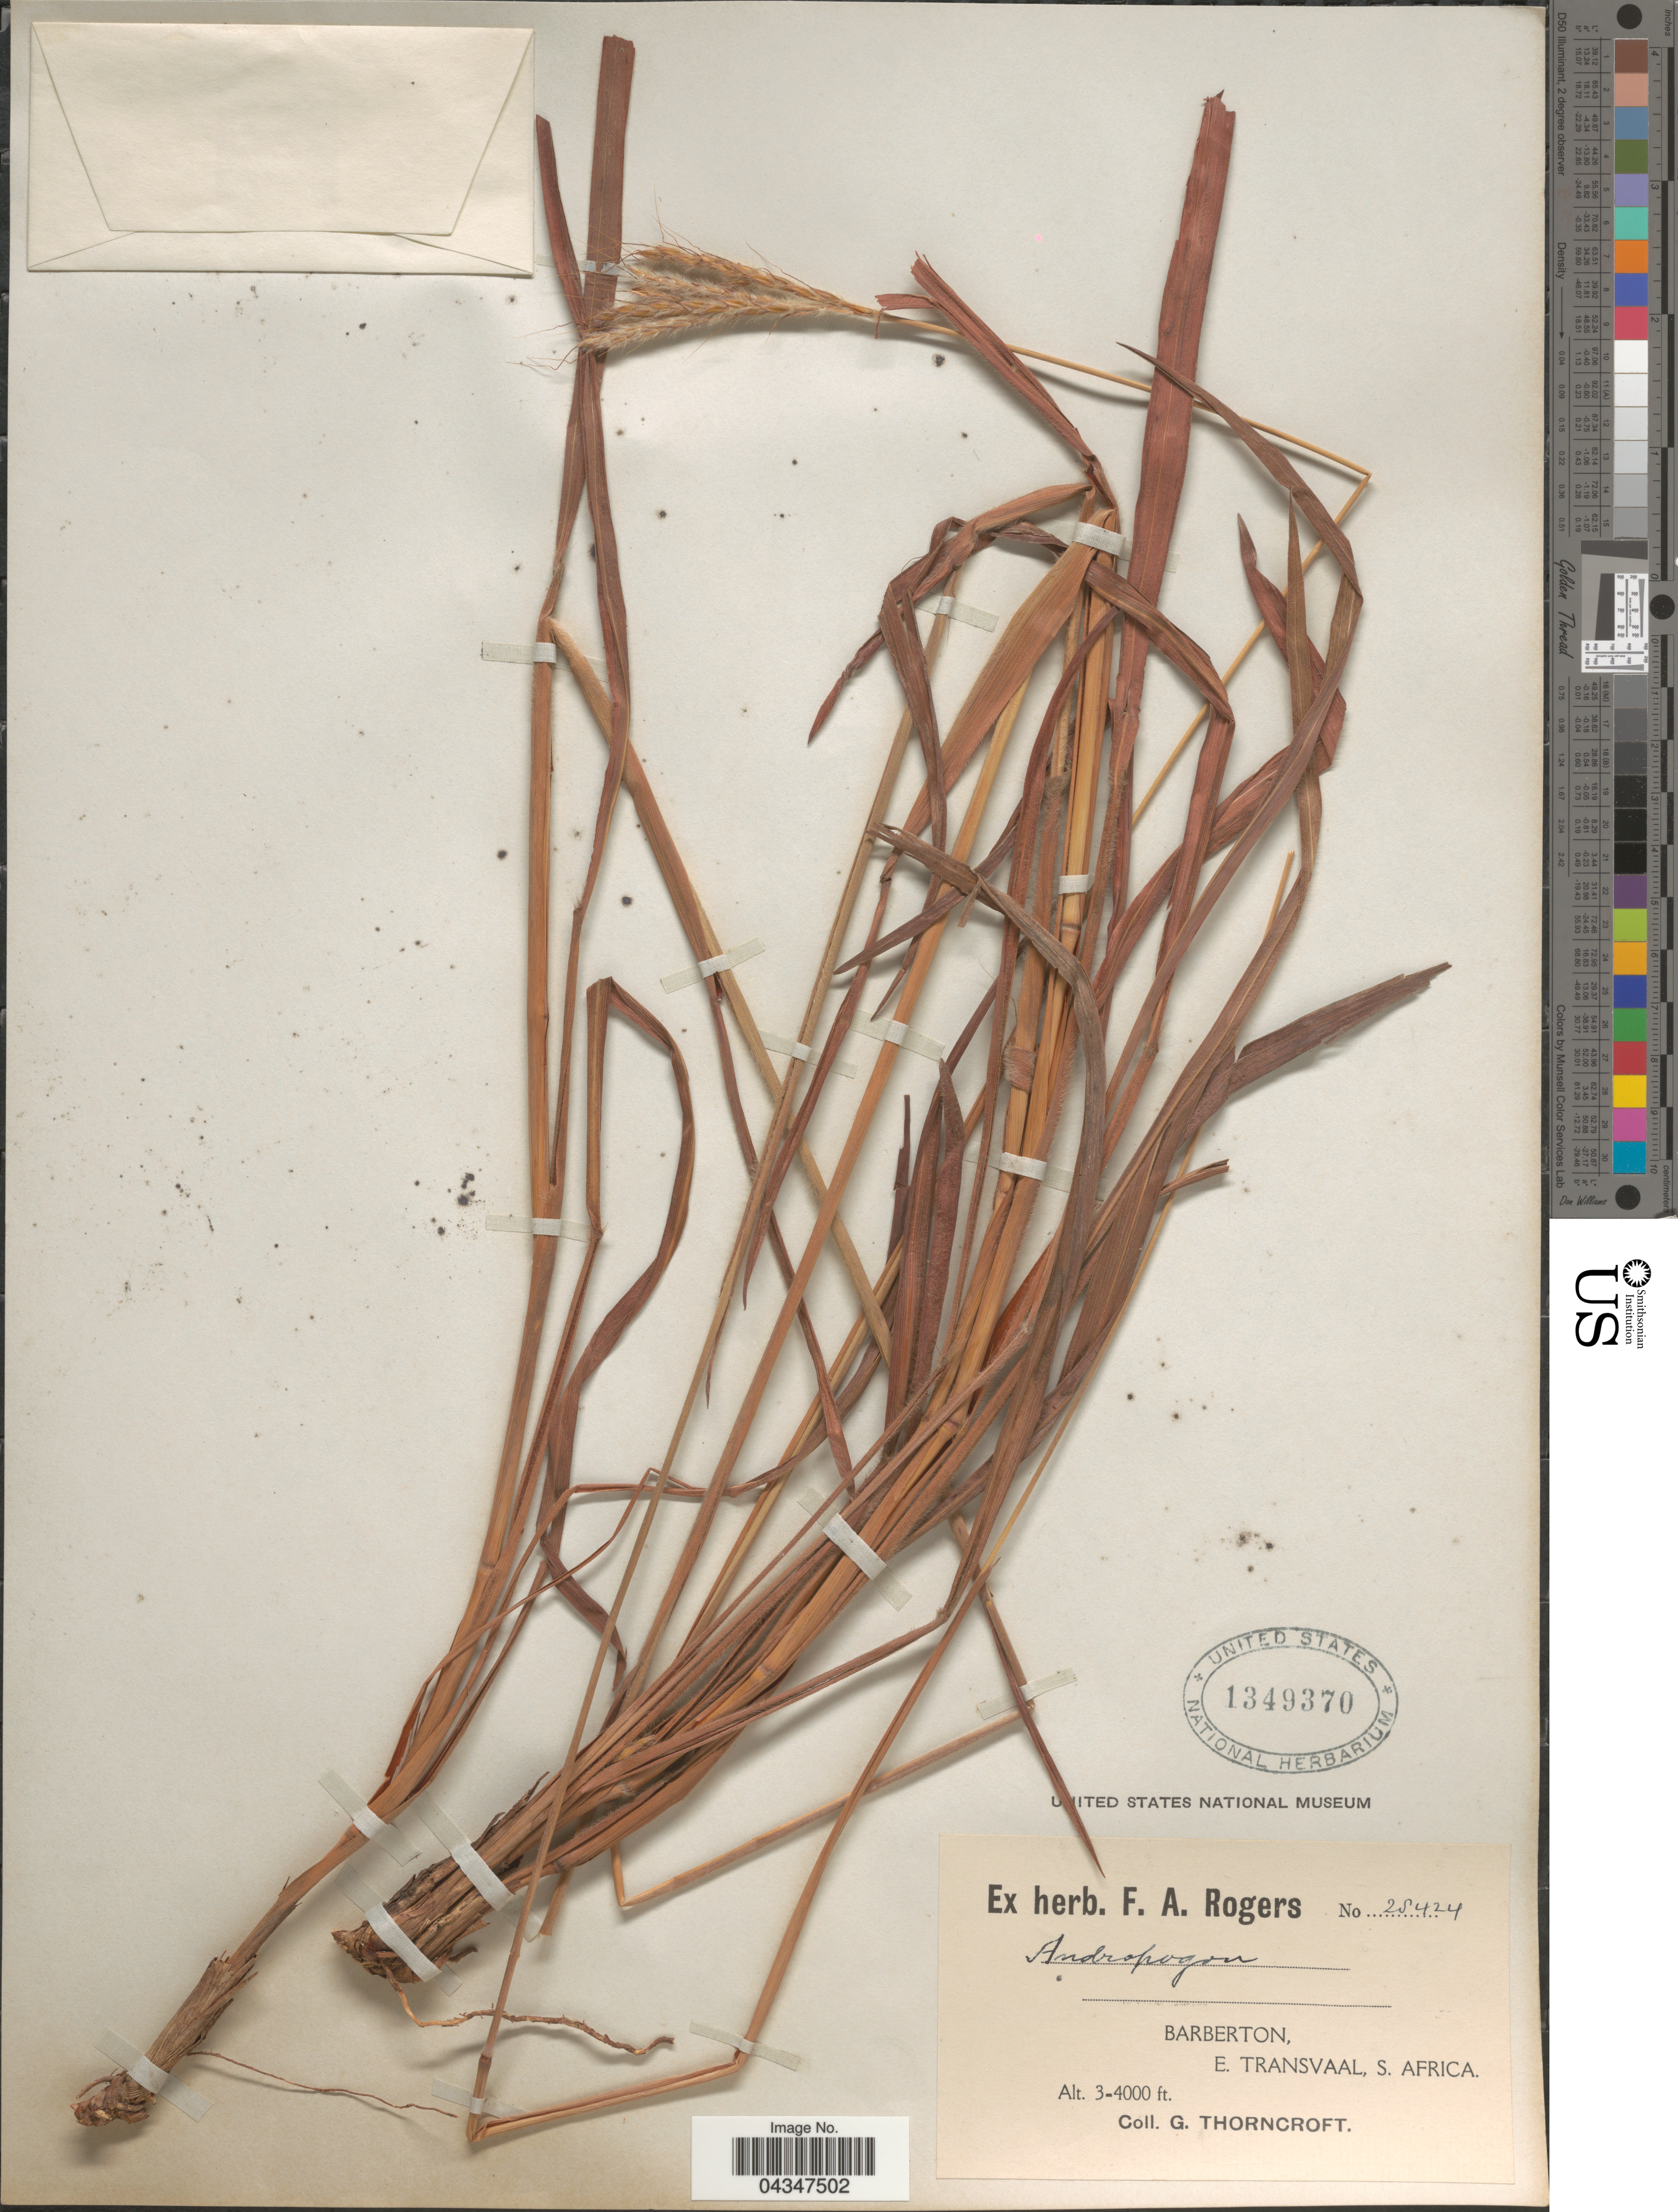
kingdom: Plantae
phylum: Tracheophyta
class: Liliopsida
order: Poales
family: Poaceae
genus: Andropogon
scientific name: Andropogon sp.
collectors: G. Thorncroft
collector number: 28424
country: South Africa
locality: Barberton, E. Transvaal, S. Africa.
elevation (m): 914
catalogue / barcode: US 1349370